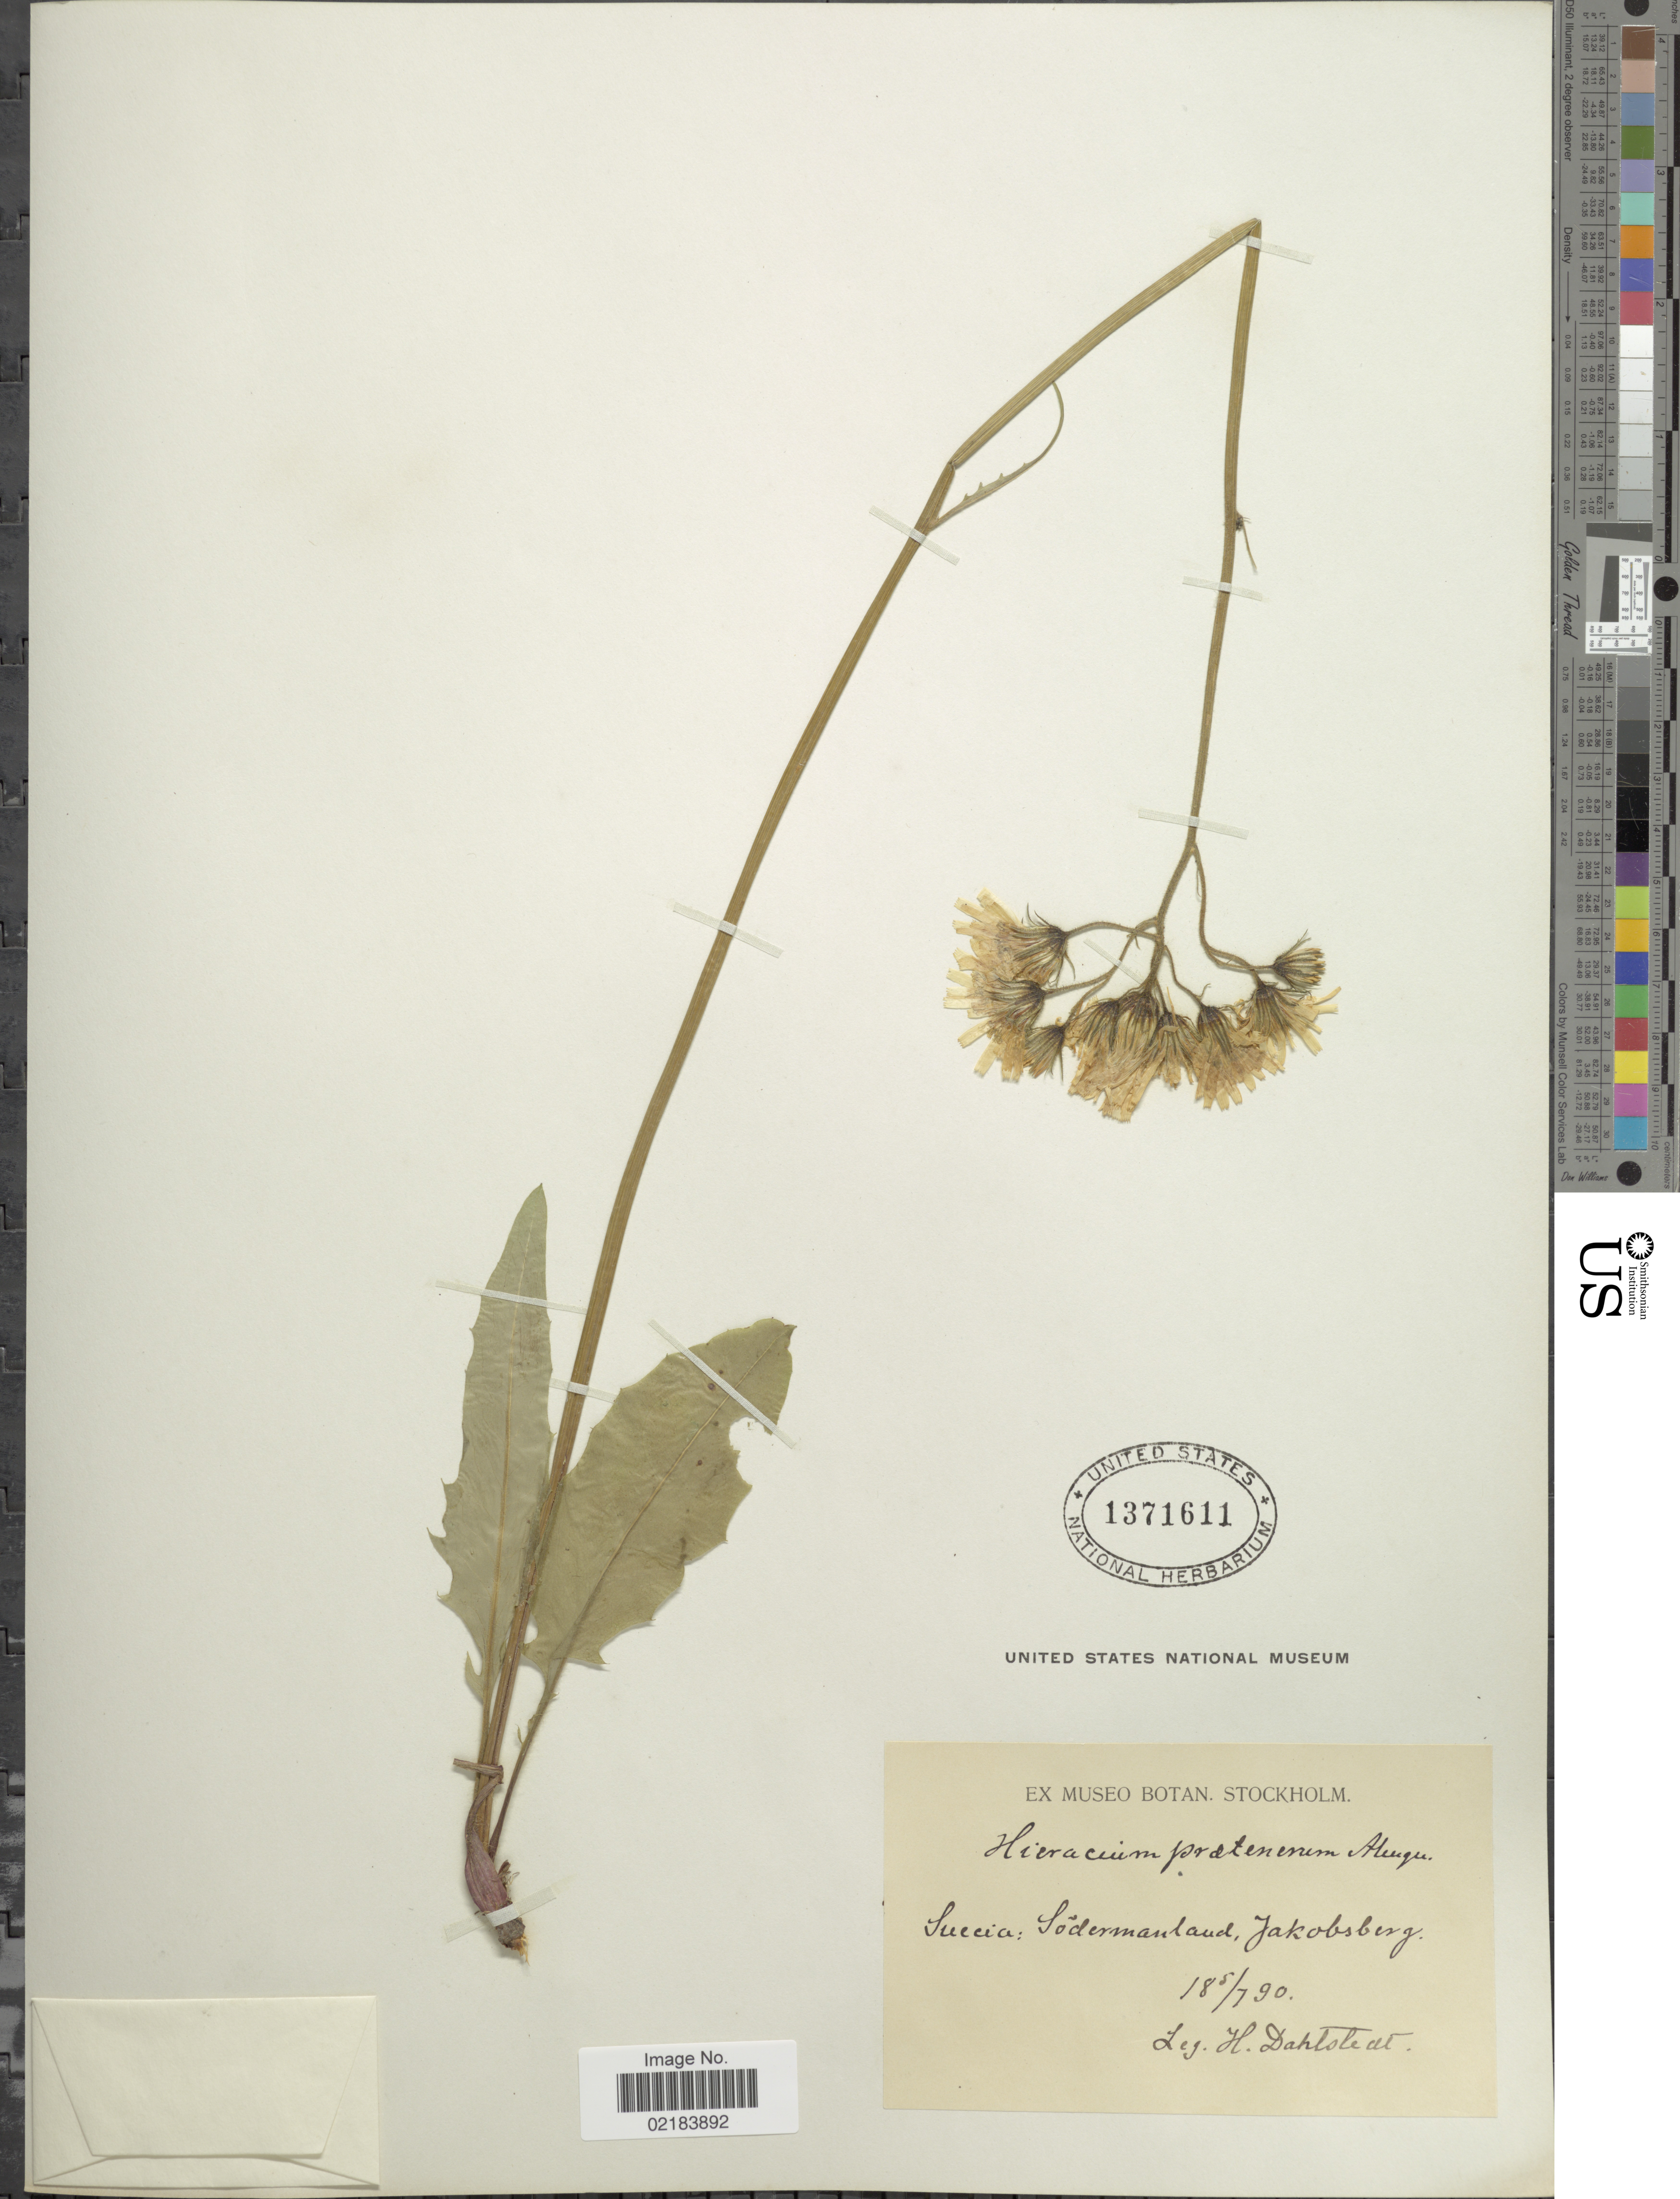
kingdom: Plantae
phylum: Tracheophyta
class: Magnoliopsida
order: Asterales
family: Asteraceae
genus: Hieracium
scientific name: Hieracium praetenerum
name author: (Dahlst.) Almq. ex Dahlst.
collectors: H. G. Dahlstedt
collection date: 1890-07-05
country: Sweden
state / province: Sodermanland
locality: Suecica, Jakobsberg, Sodermanland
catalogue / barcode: US 1371611